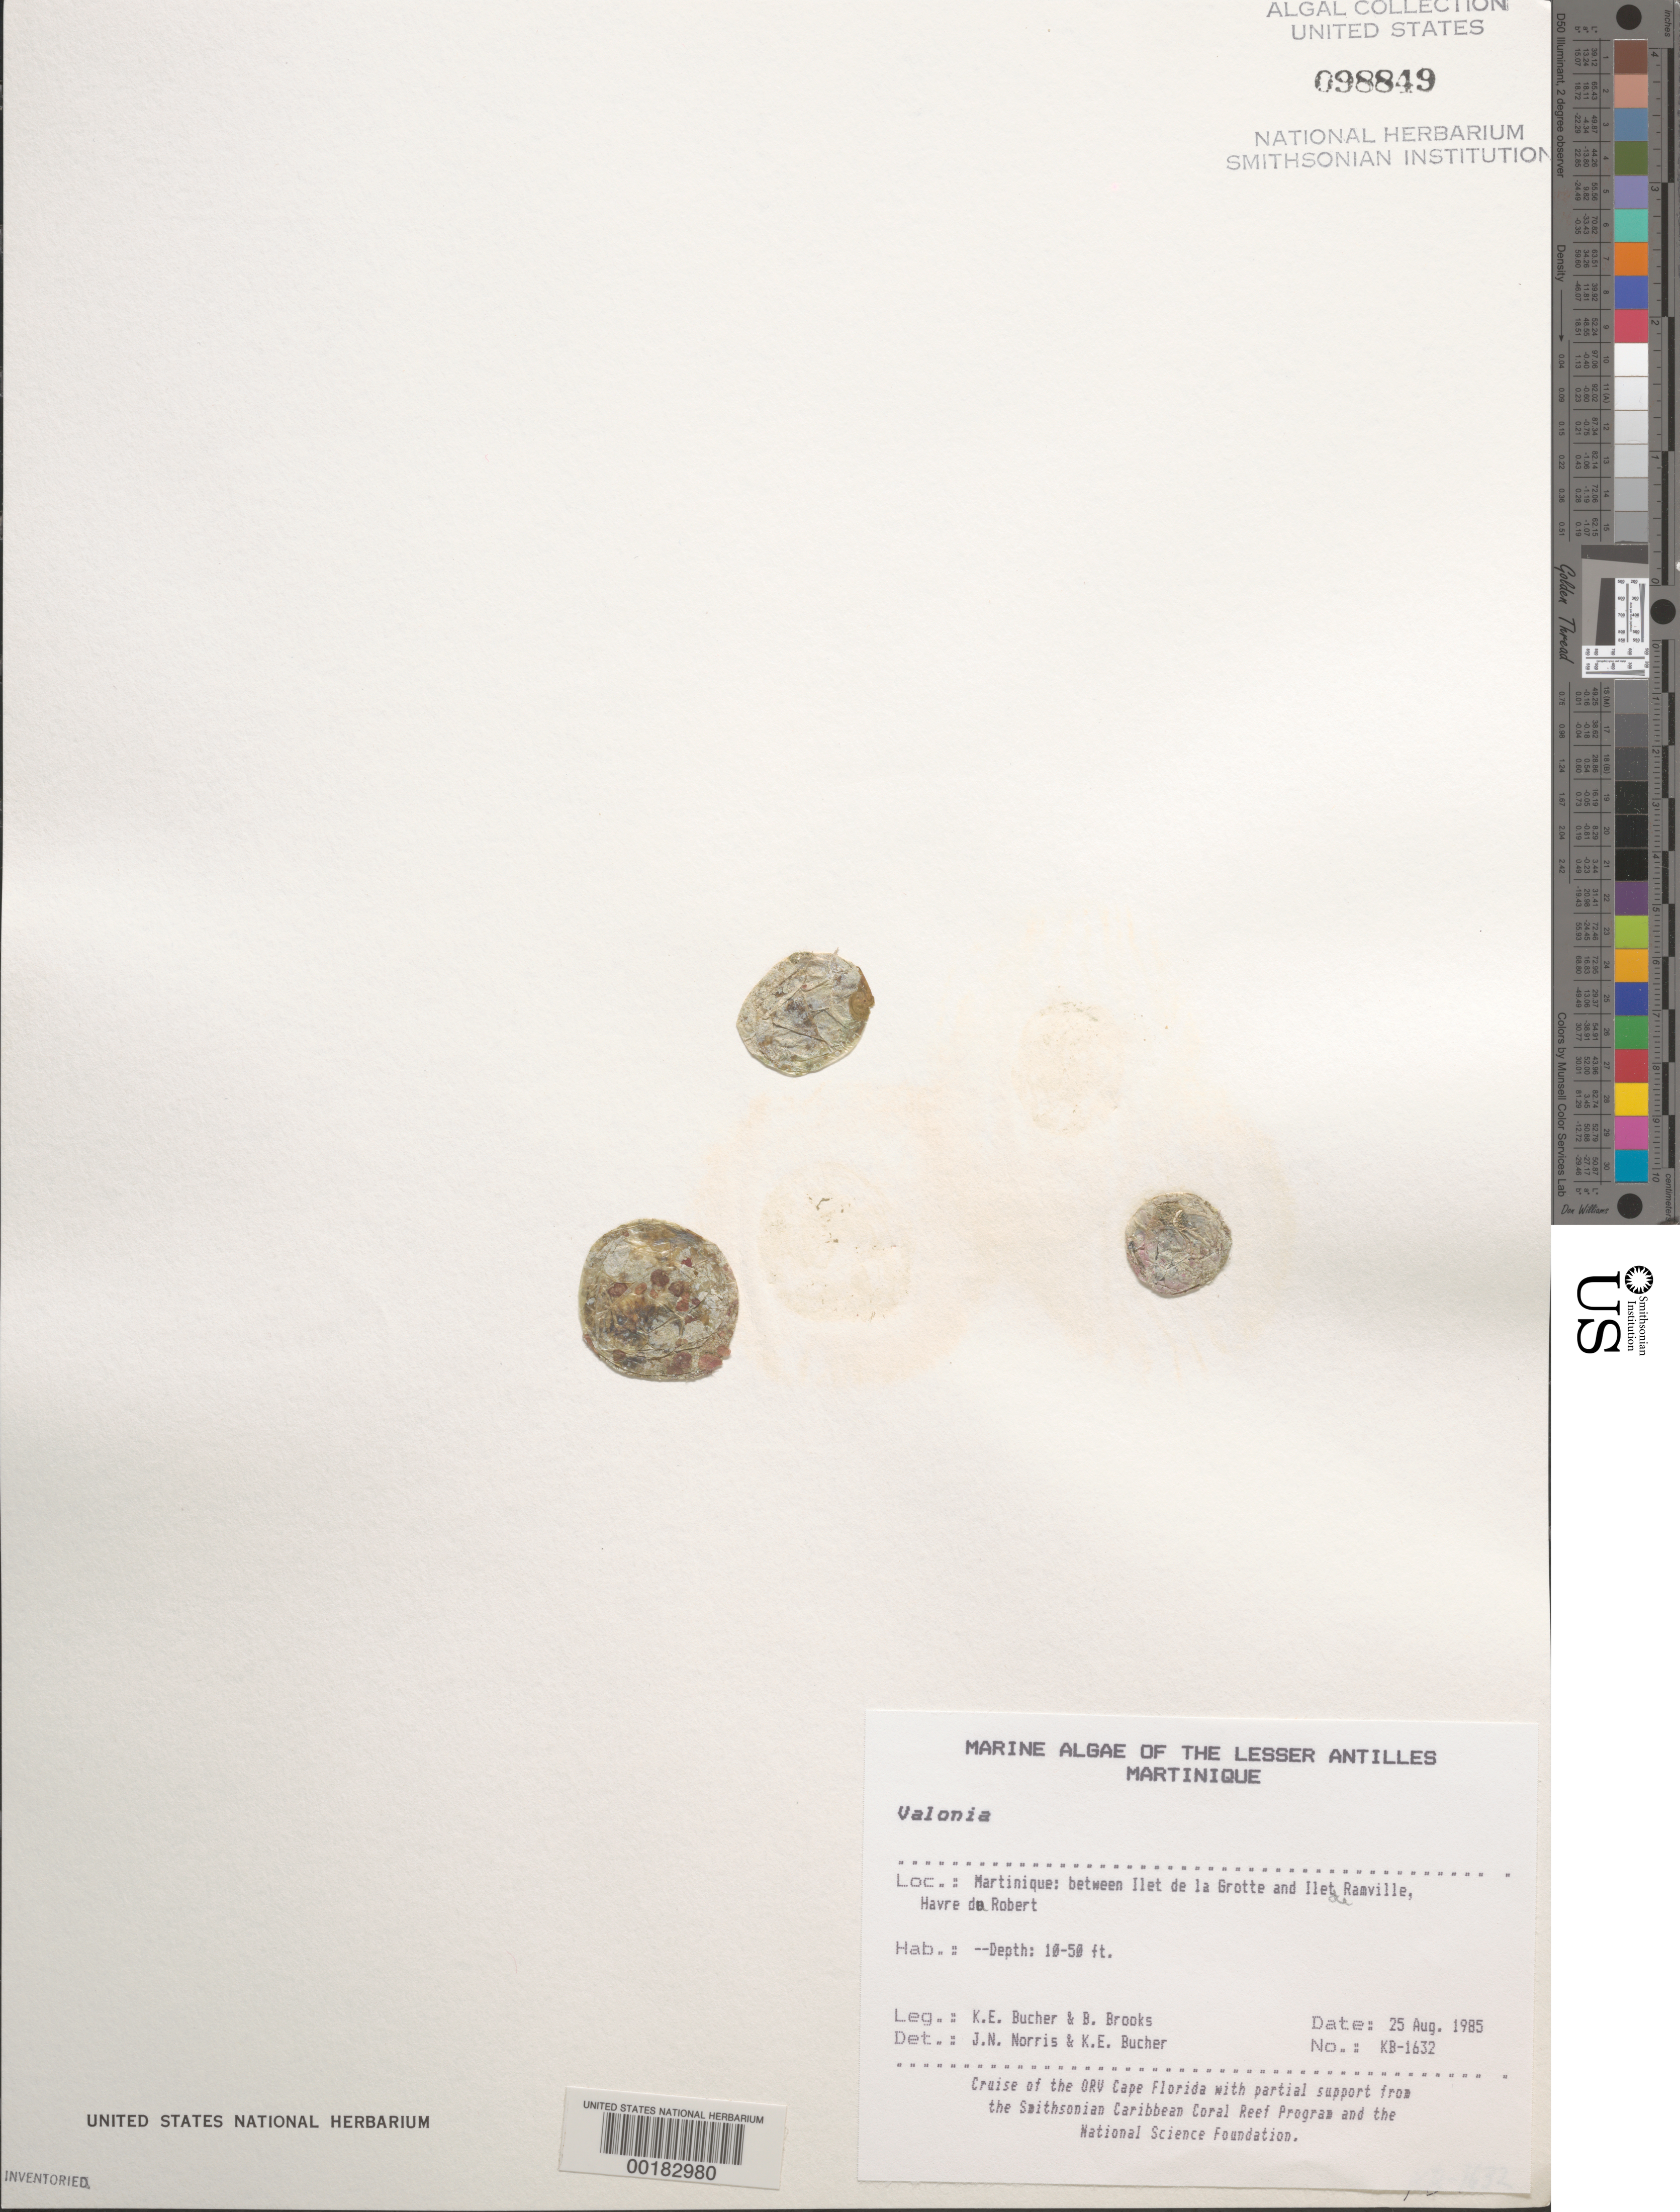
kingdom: Plantae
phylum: Chlorophyta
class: Ulvophyceae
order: Siphonocladales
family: Valoniaceae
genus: Valonia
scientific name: Valonia sp.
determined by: Norris, J. N.; Bucher, K. E.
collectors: K. E. Bucher & B. Brooks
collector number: Kb-1632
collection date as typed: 25 Aug 1985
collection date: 1985-08-25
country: Martinique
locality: Between Ilet de la Grotte and Ilet de Ramville, Havre du Robert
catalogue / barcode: US 98849